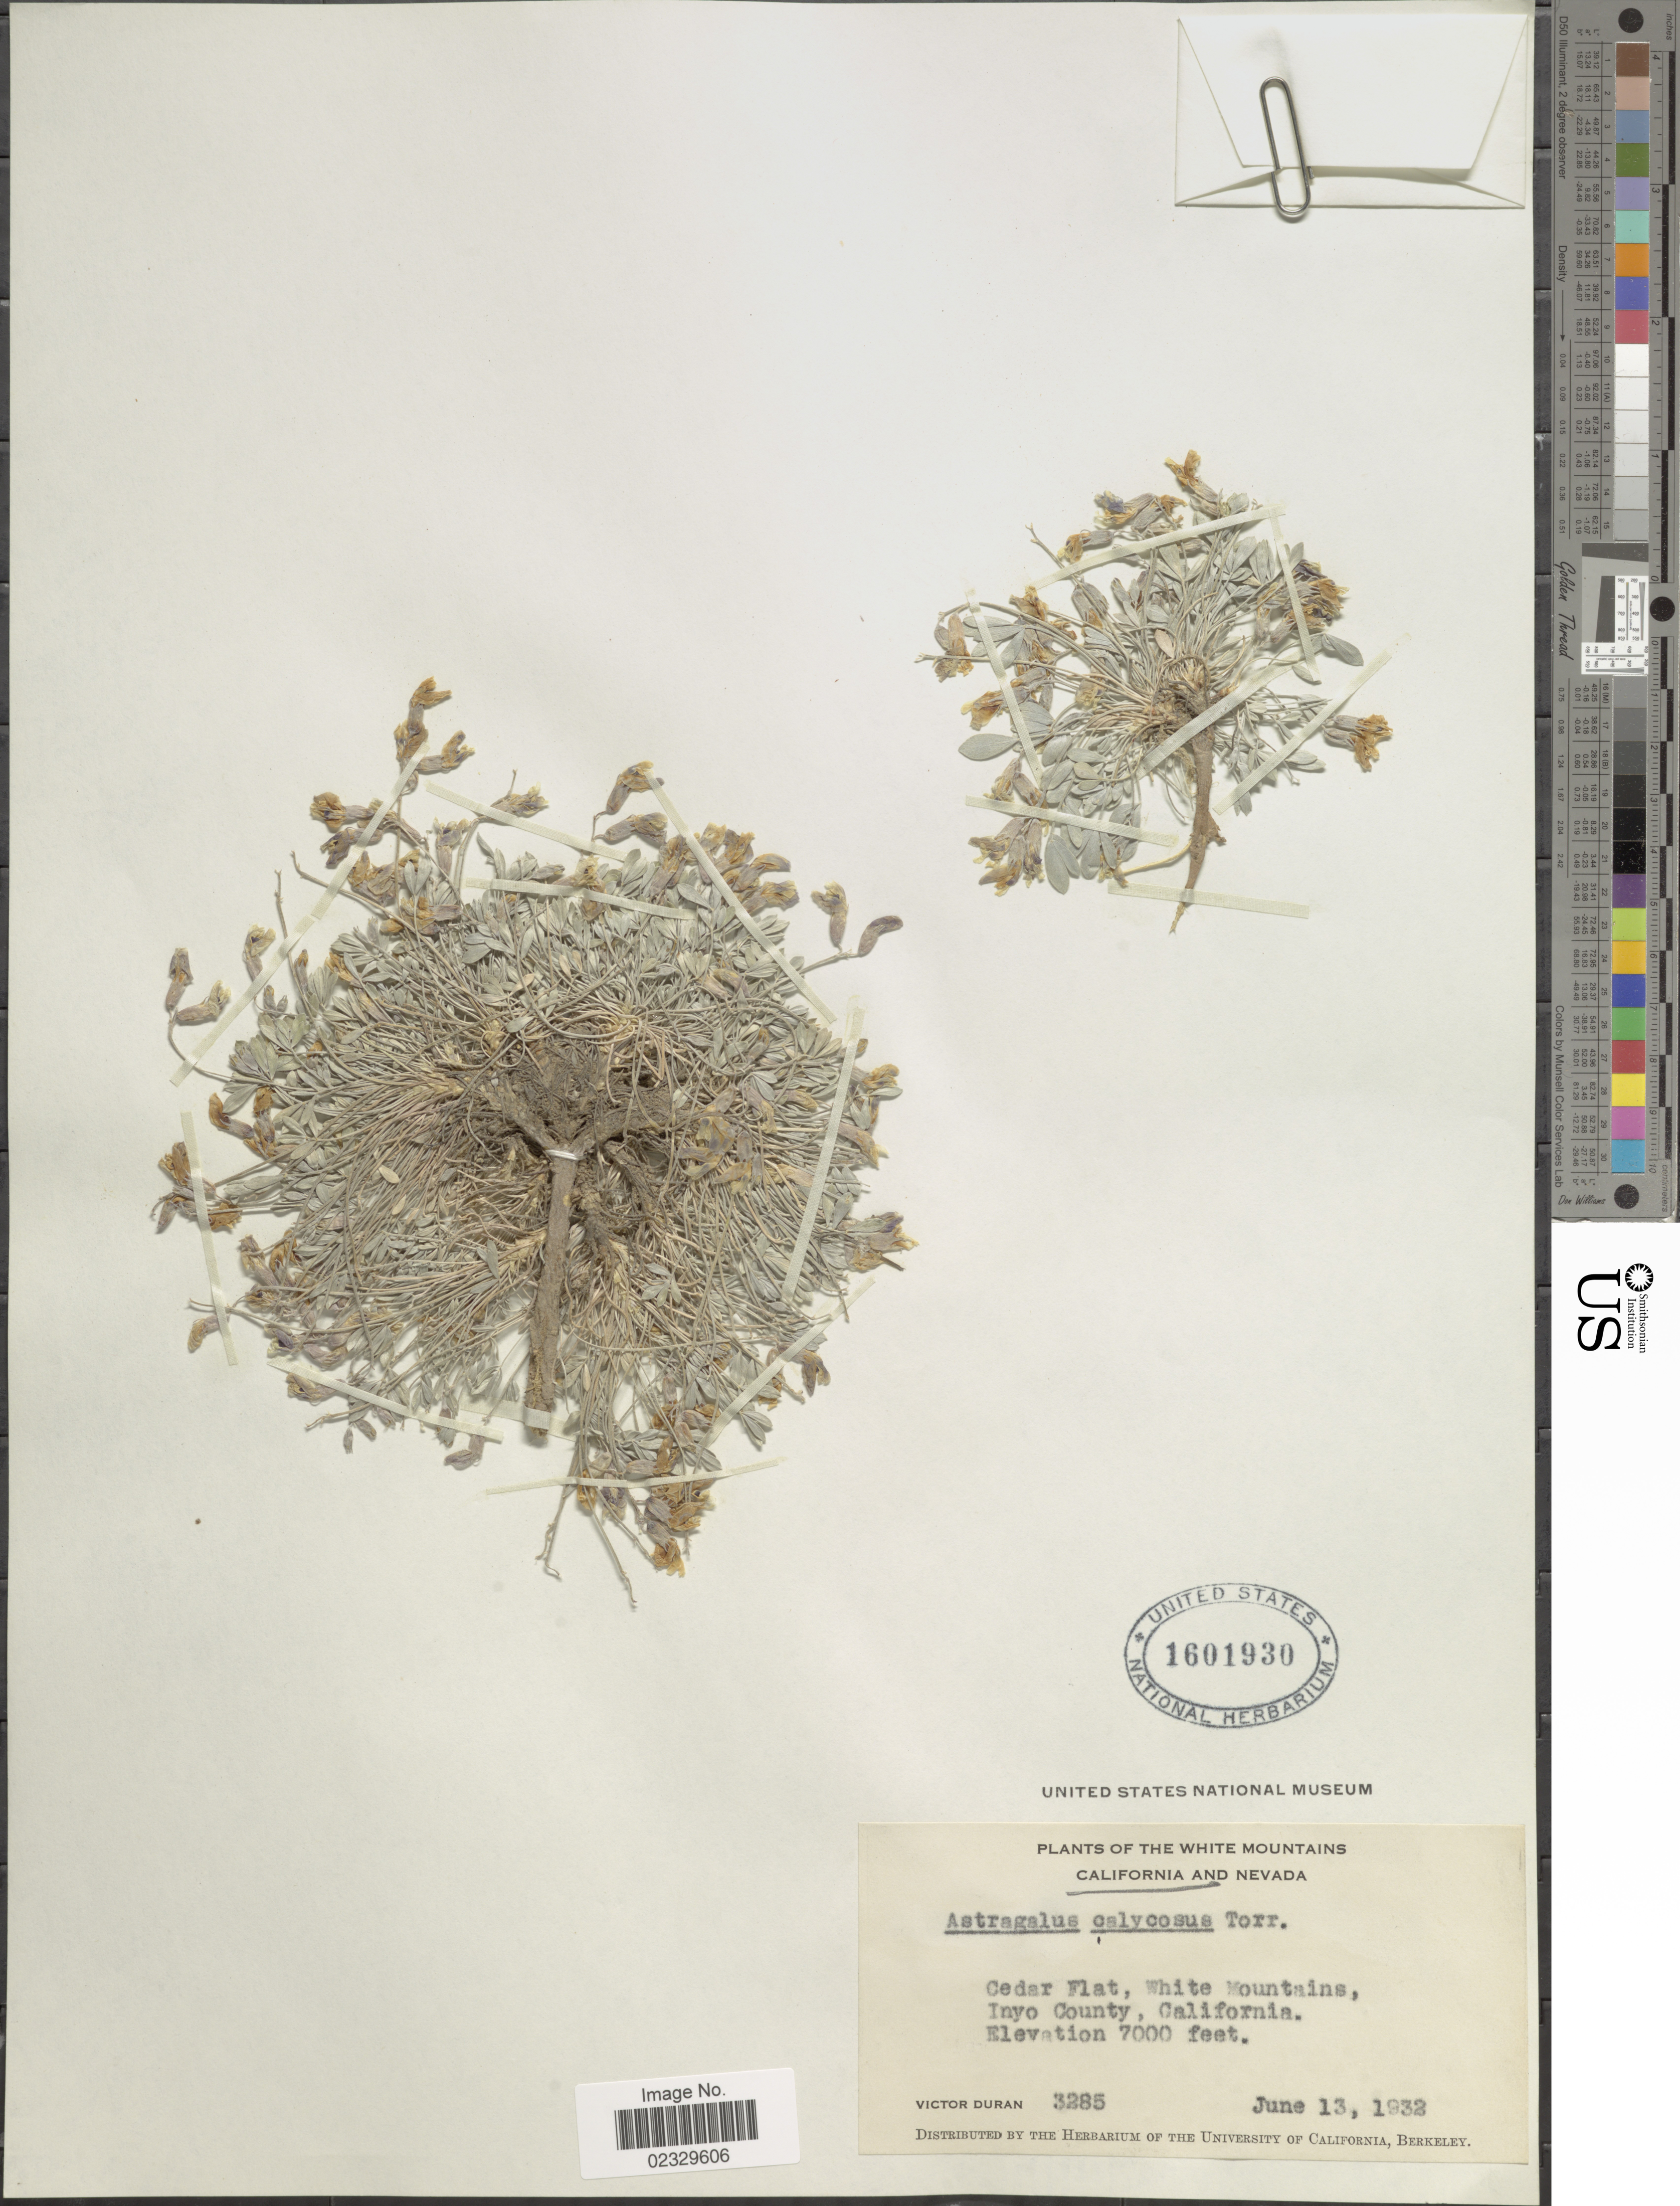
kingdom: Plantae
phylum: Tracheophyta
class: Magnoliopsida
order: Fabales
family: Fabaceae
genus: Astragalus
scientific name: Astragalus calycosus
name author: Torr. ex S. Watson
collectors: V. Duran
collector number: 3285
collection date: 1932-06-13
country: United States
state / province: California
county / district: Inyo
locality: Cedar Flat, White Mountains, Inyo County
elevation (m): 2134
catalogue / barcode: US 1601930